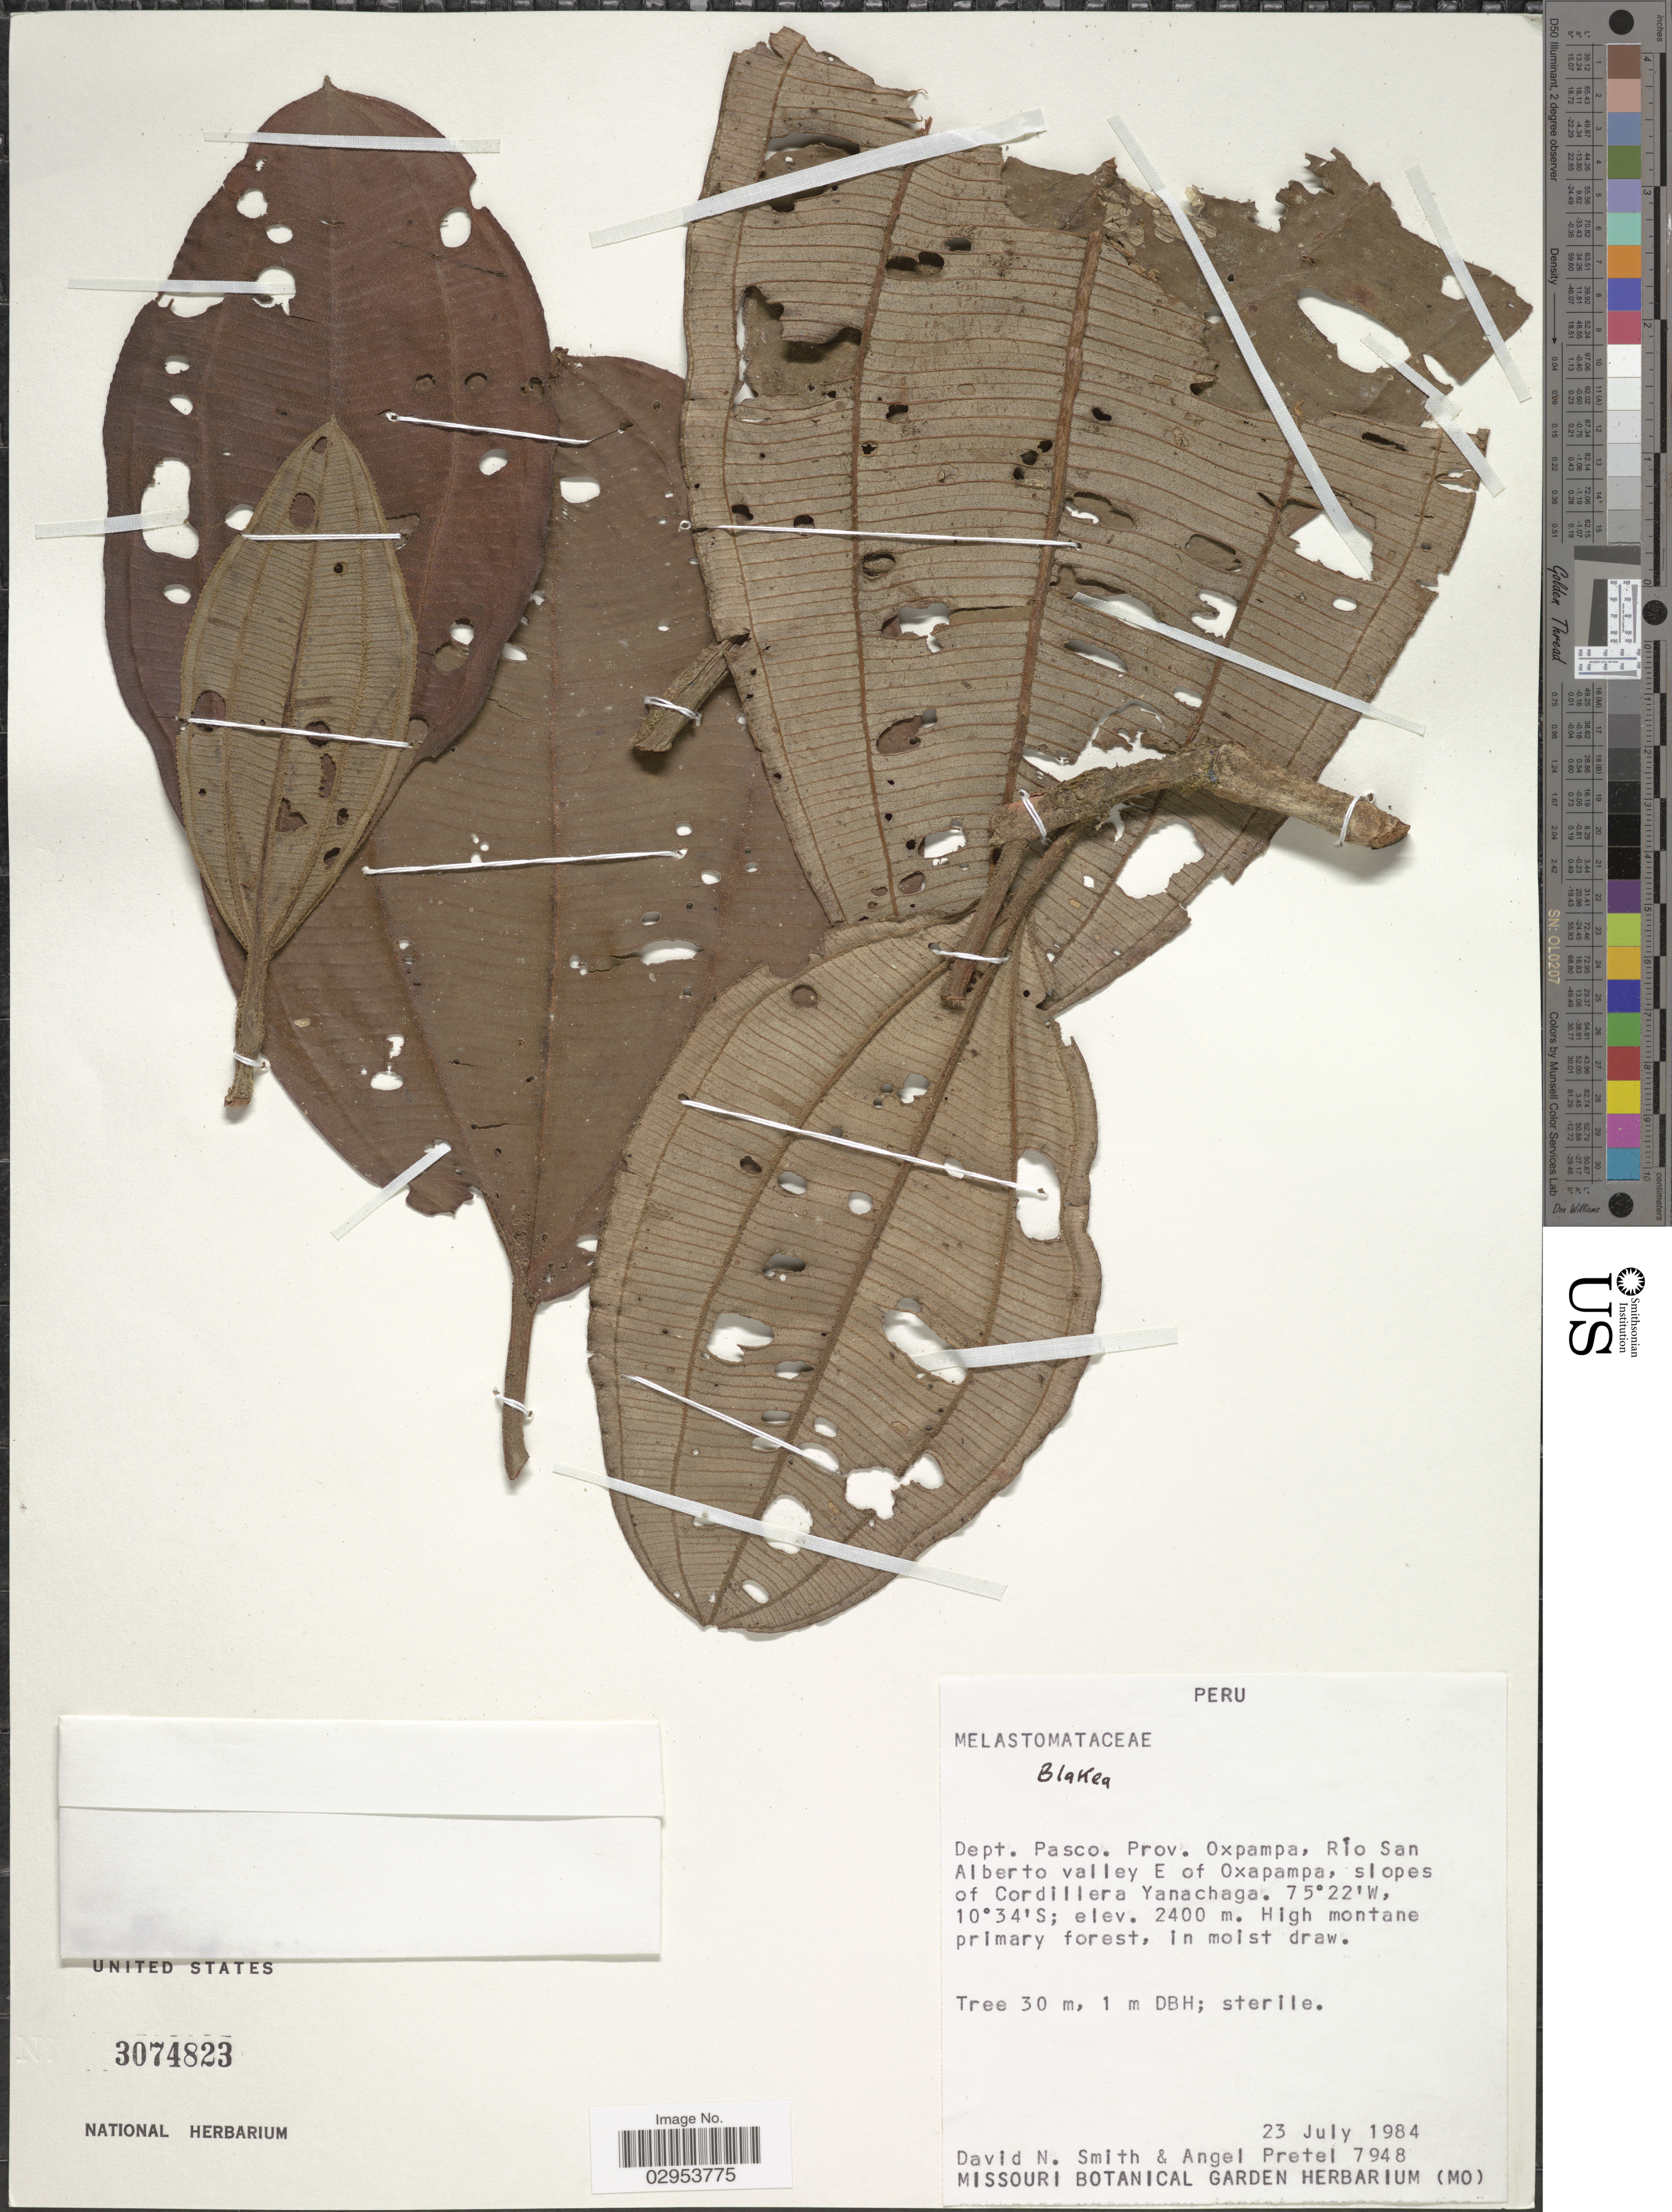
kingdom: Plantae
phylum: Tracheophyta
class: Magnoliopsida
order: Myrtales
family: Melastomataceae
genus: Blakea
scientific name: Blakea multiflora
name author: D. Don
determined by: Michelangeli, F. A.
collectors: D. Smith & A. Pretel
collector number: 7948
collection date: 1984-07-23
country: Peru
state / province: Pasco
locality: Dept. Pasco. Prov. Oxpampa, Río San Alberto valley E of Oxapampa, slopes of Cordillera Yanachaga.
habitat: High montane primary forest, in moist draw.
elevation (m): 2400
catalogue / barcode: US 3074823